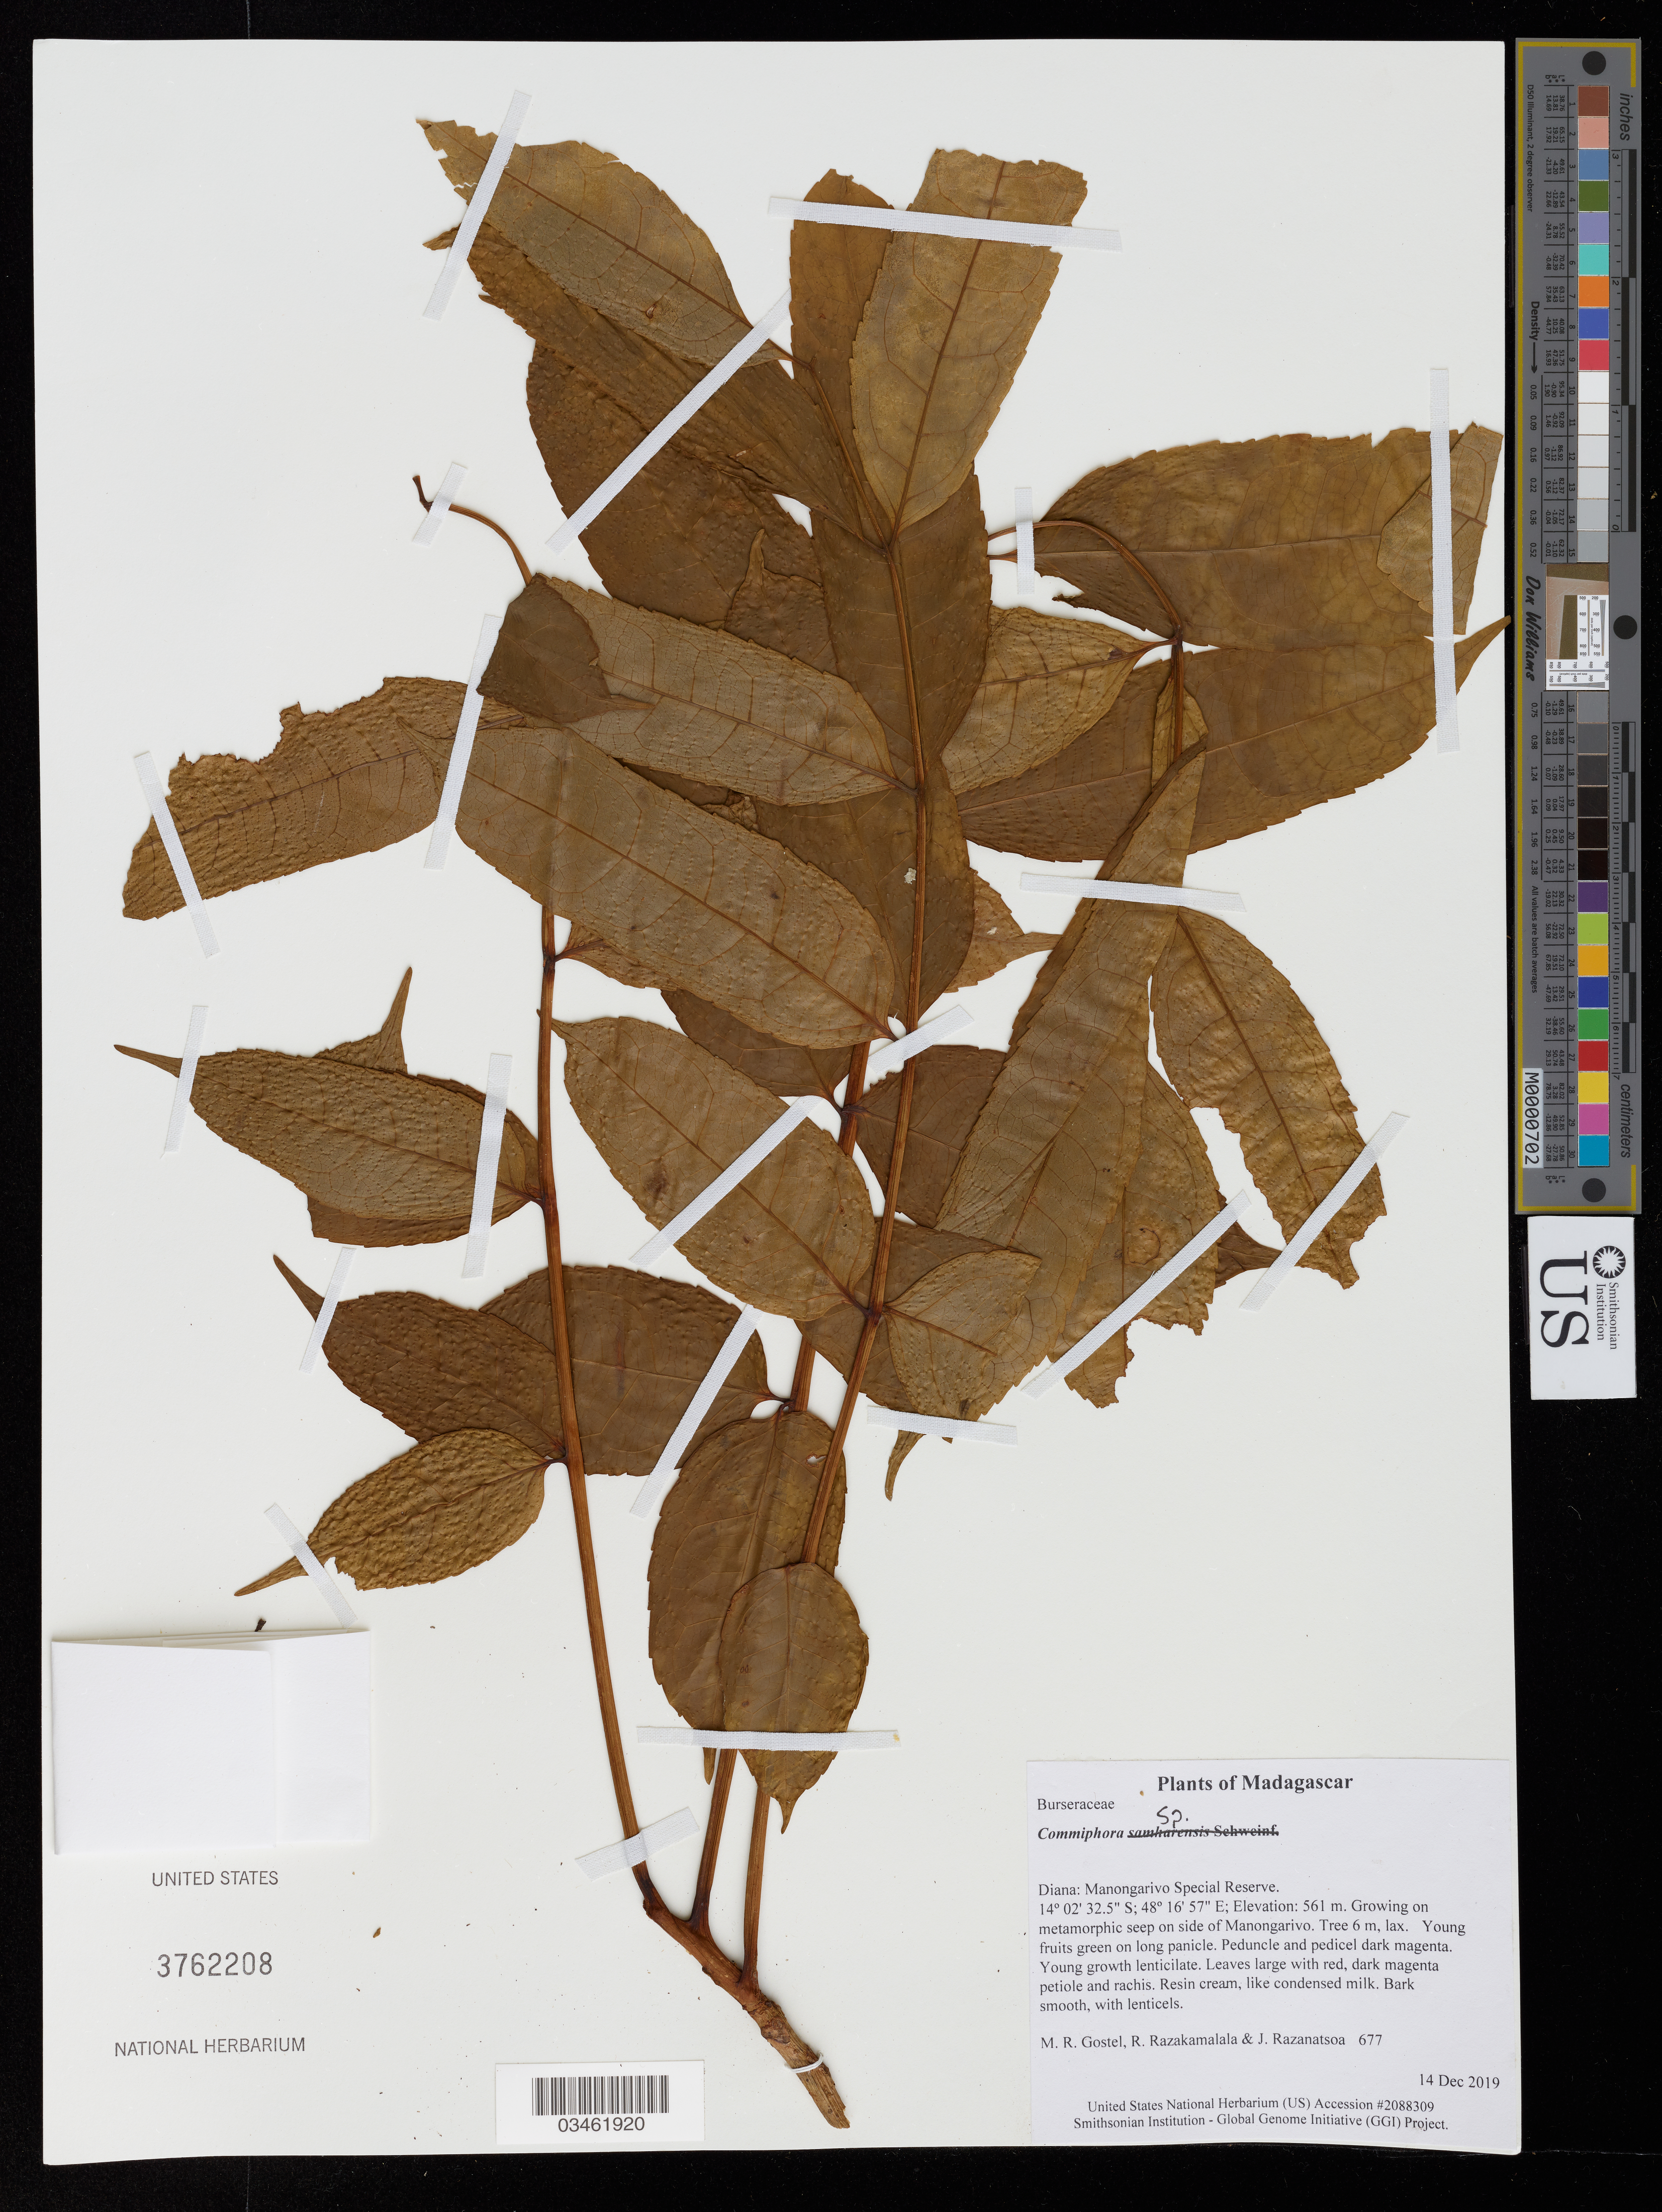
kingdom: Plantae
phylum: Tracheophyta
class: Magnoliopsida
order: Sapindales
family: Burseraceae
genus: Commiphora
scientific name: Commiphora sp.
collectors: M. R. Gostel, R. Razakamalala & J. Razanatsoa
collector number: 677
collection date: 2019-12-14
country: Madagascar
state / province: Diana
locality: Manongarivo Special Reserve. Growing on steep metamorphic rock seep on side of Manongarivo.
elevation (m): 561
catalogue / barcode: US 3762208